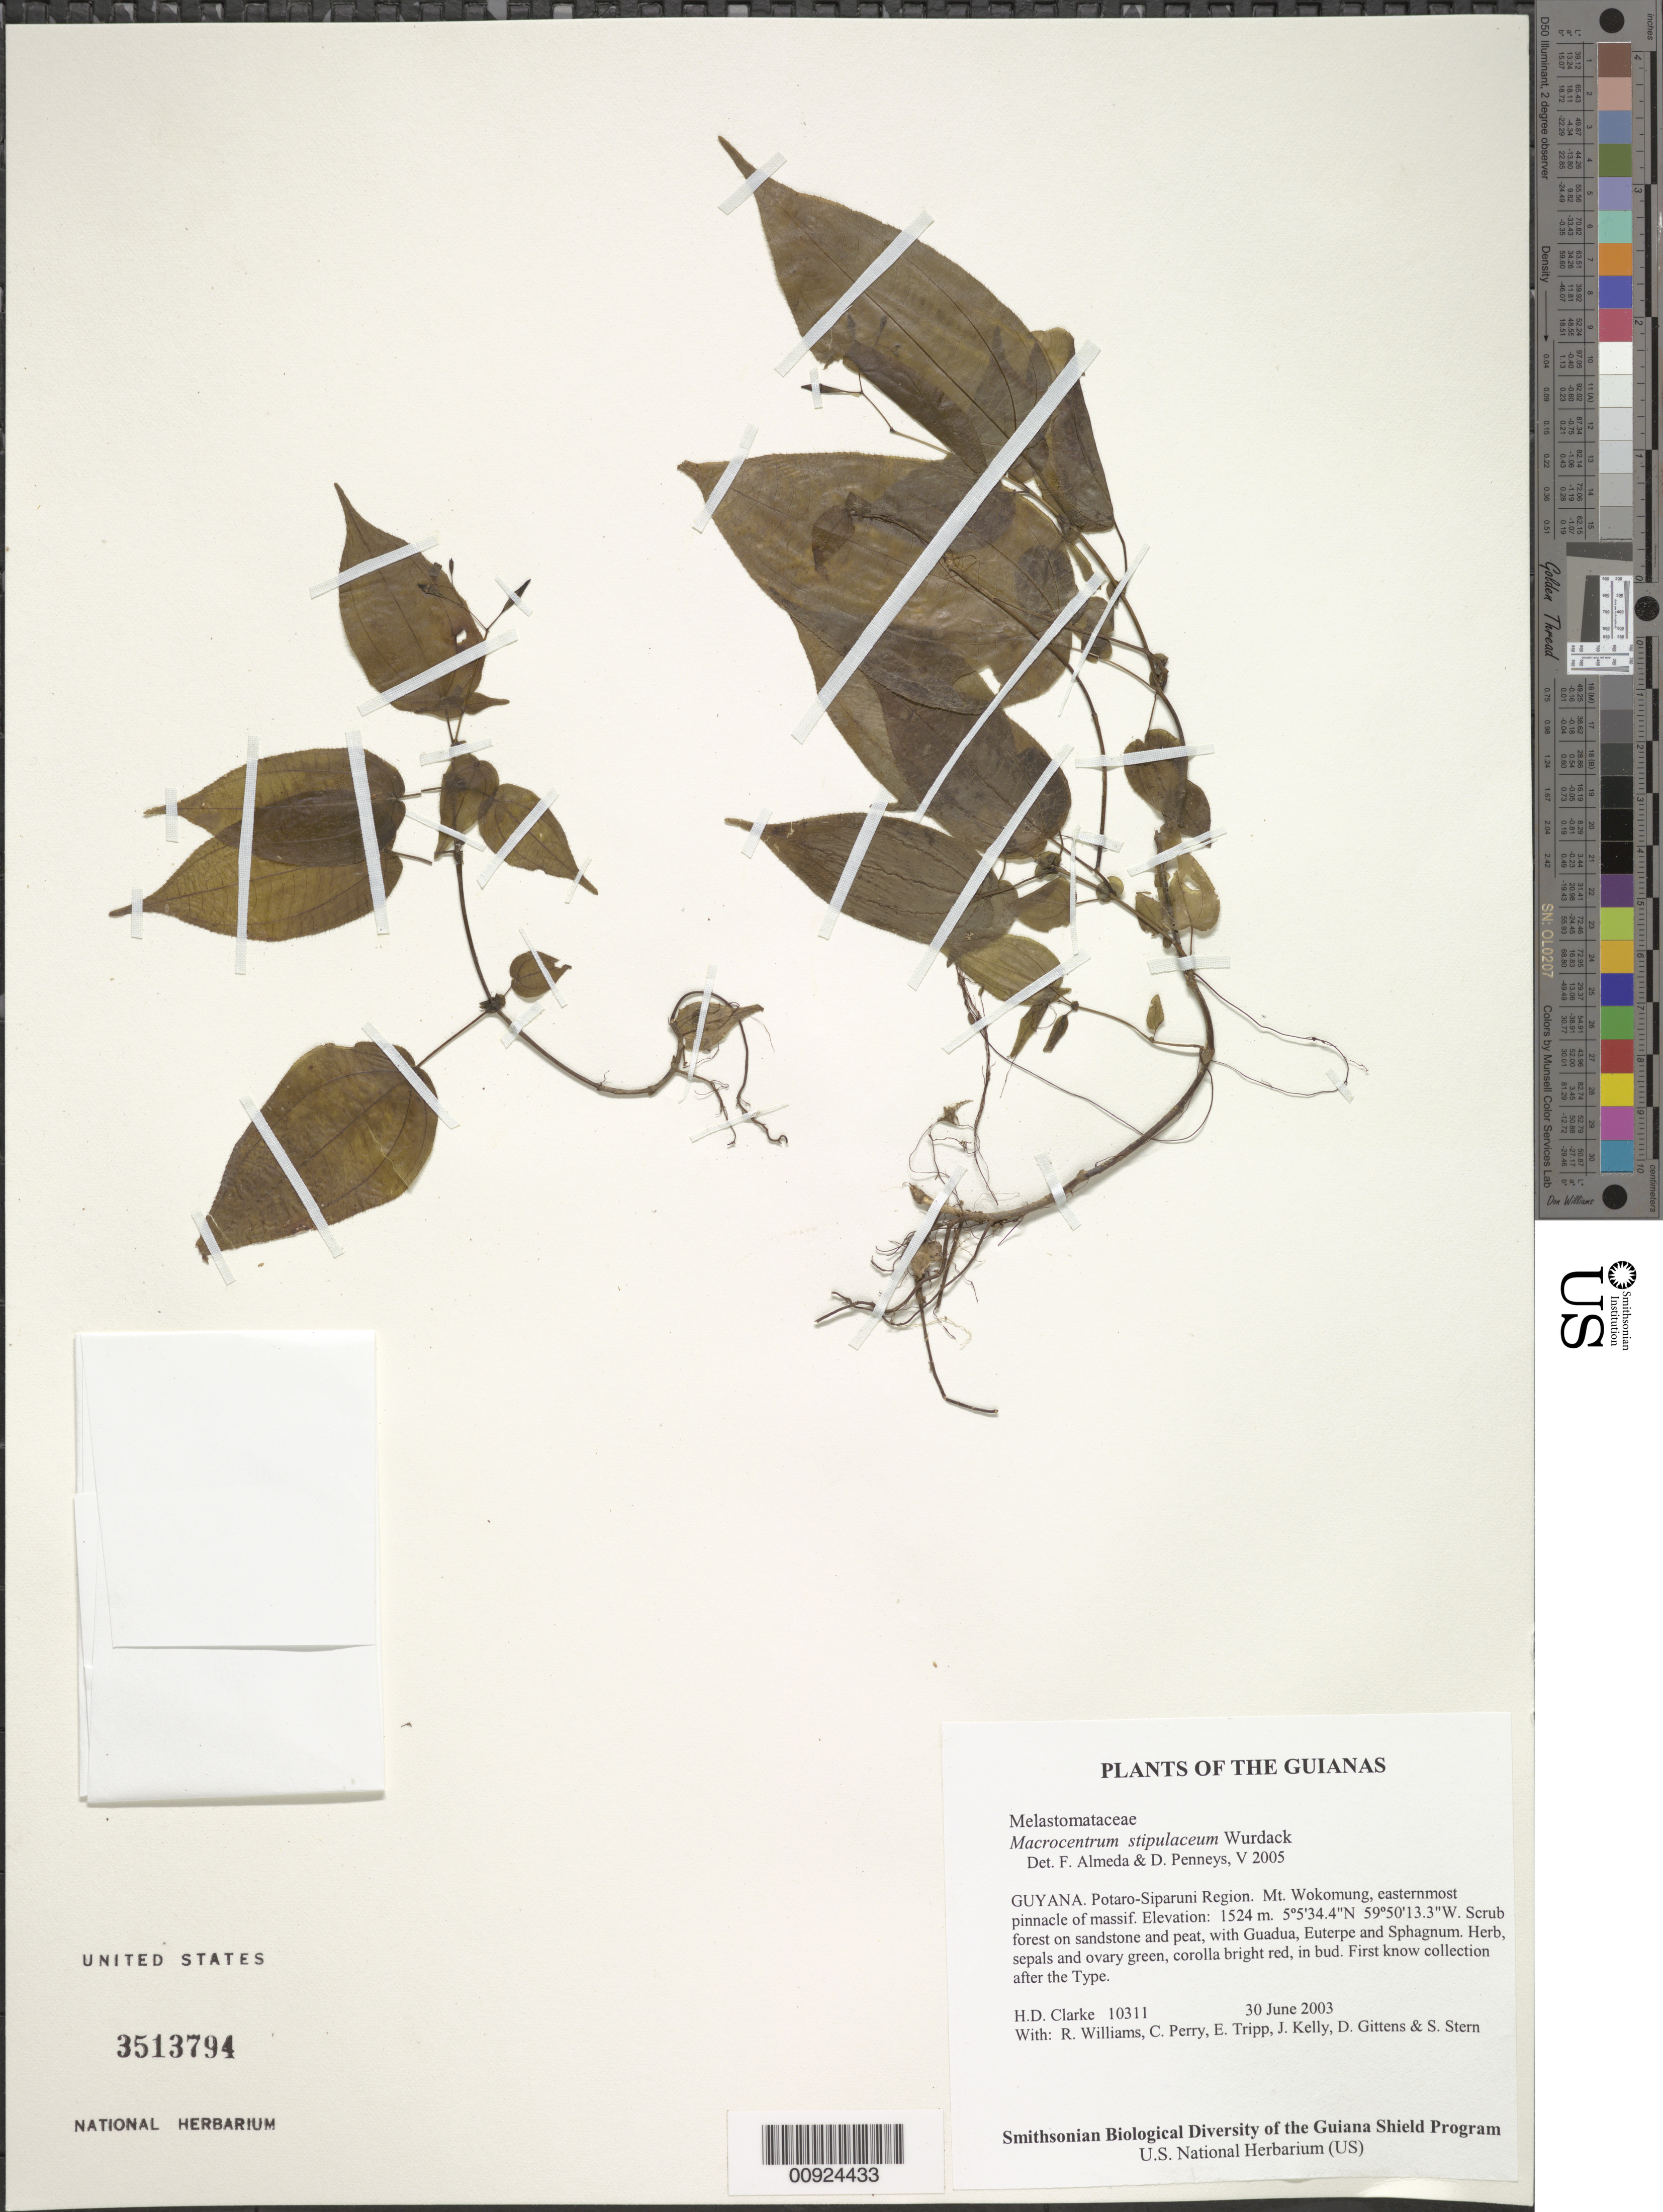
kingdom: Plantae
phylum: Tracheophyta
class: Magnoliopsida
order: Myrtales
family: Melastomataceae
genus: Macrocentrum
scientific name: Macrocentrum stipulaceum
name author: Wurdack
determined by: Almeda, F.; Penneys, D. S.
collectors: H. D. Clarke, R. Williams, C. Perry, E. Tripp, J. Kelly, D. Gittens & S. R. Stern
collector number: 10311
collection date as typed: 30 June 2003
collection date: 2003-06-30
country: Guyana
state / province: Potaro-Siparuni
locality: Mt. Wokomung, easternmost pinnacle of massif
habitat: Scrub forest on sandstone and peat, with Guadua, Euterpe and Sphagnum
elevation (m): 1524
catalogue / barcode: US 3513794